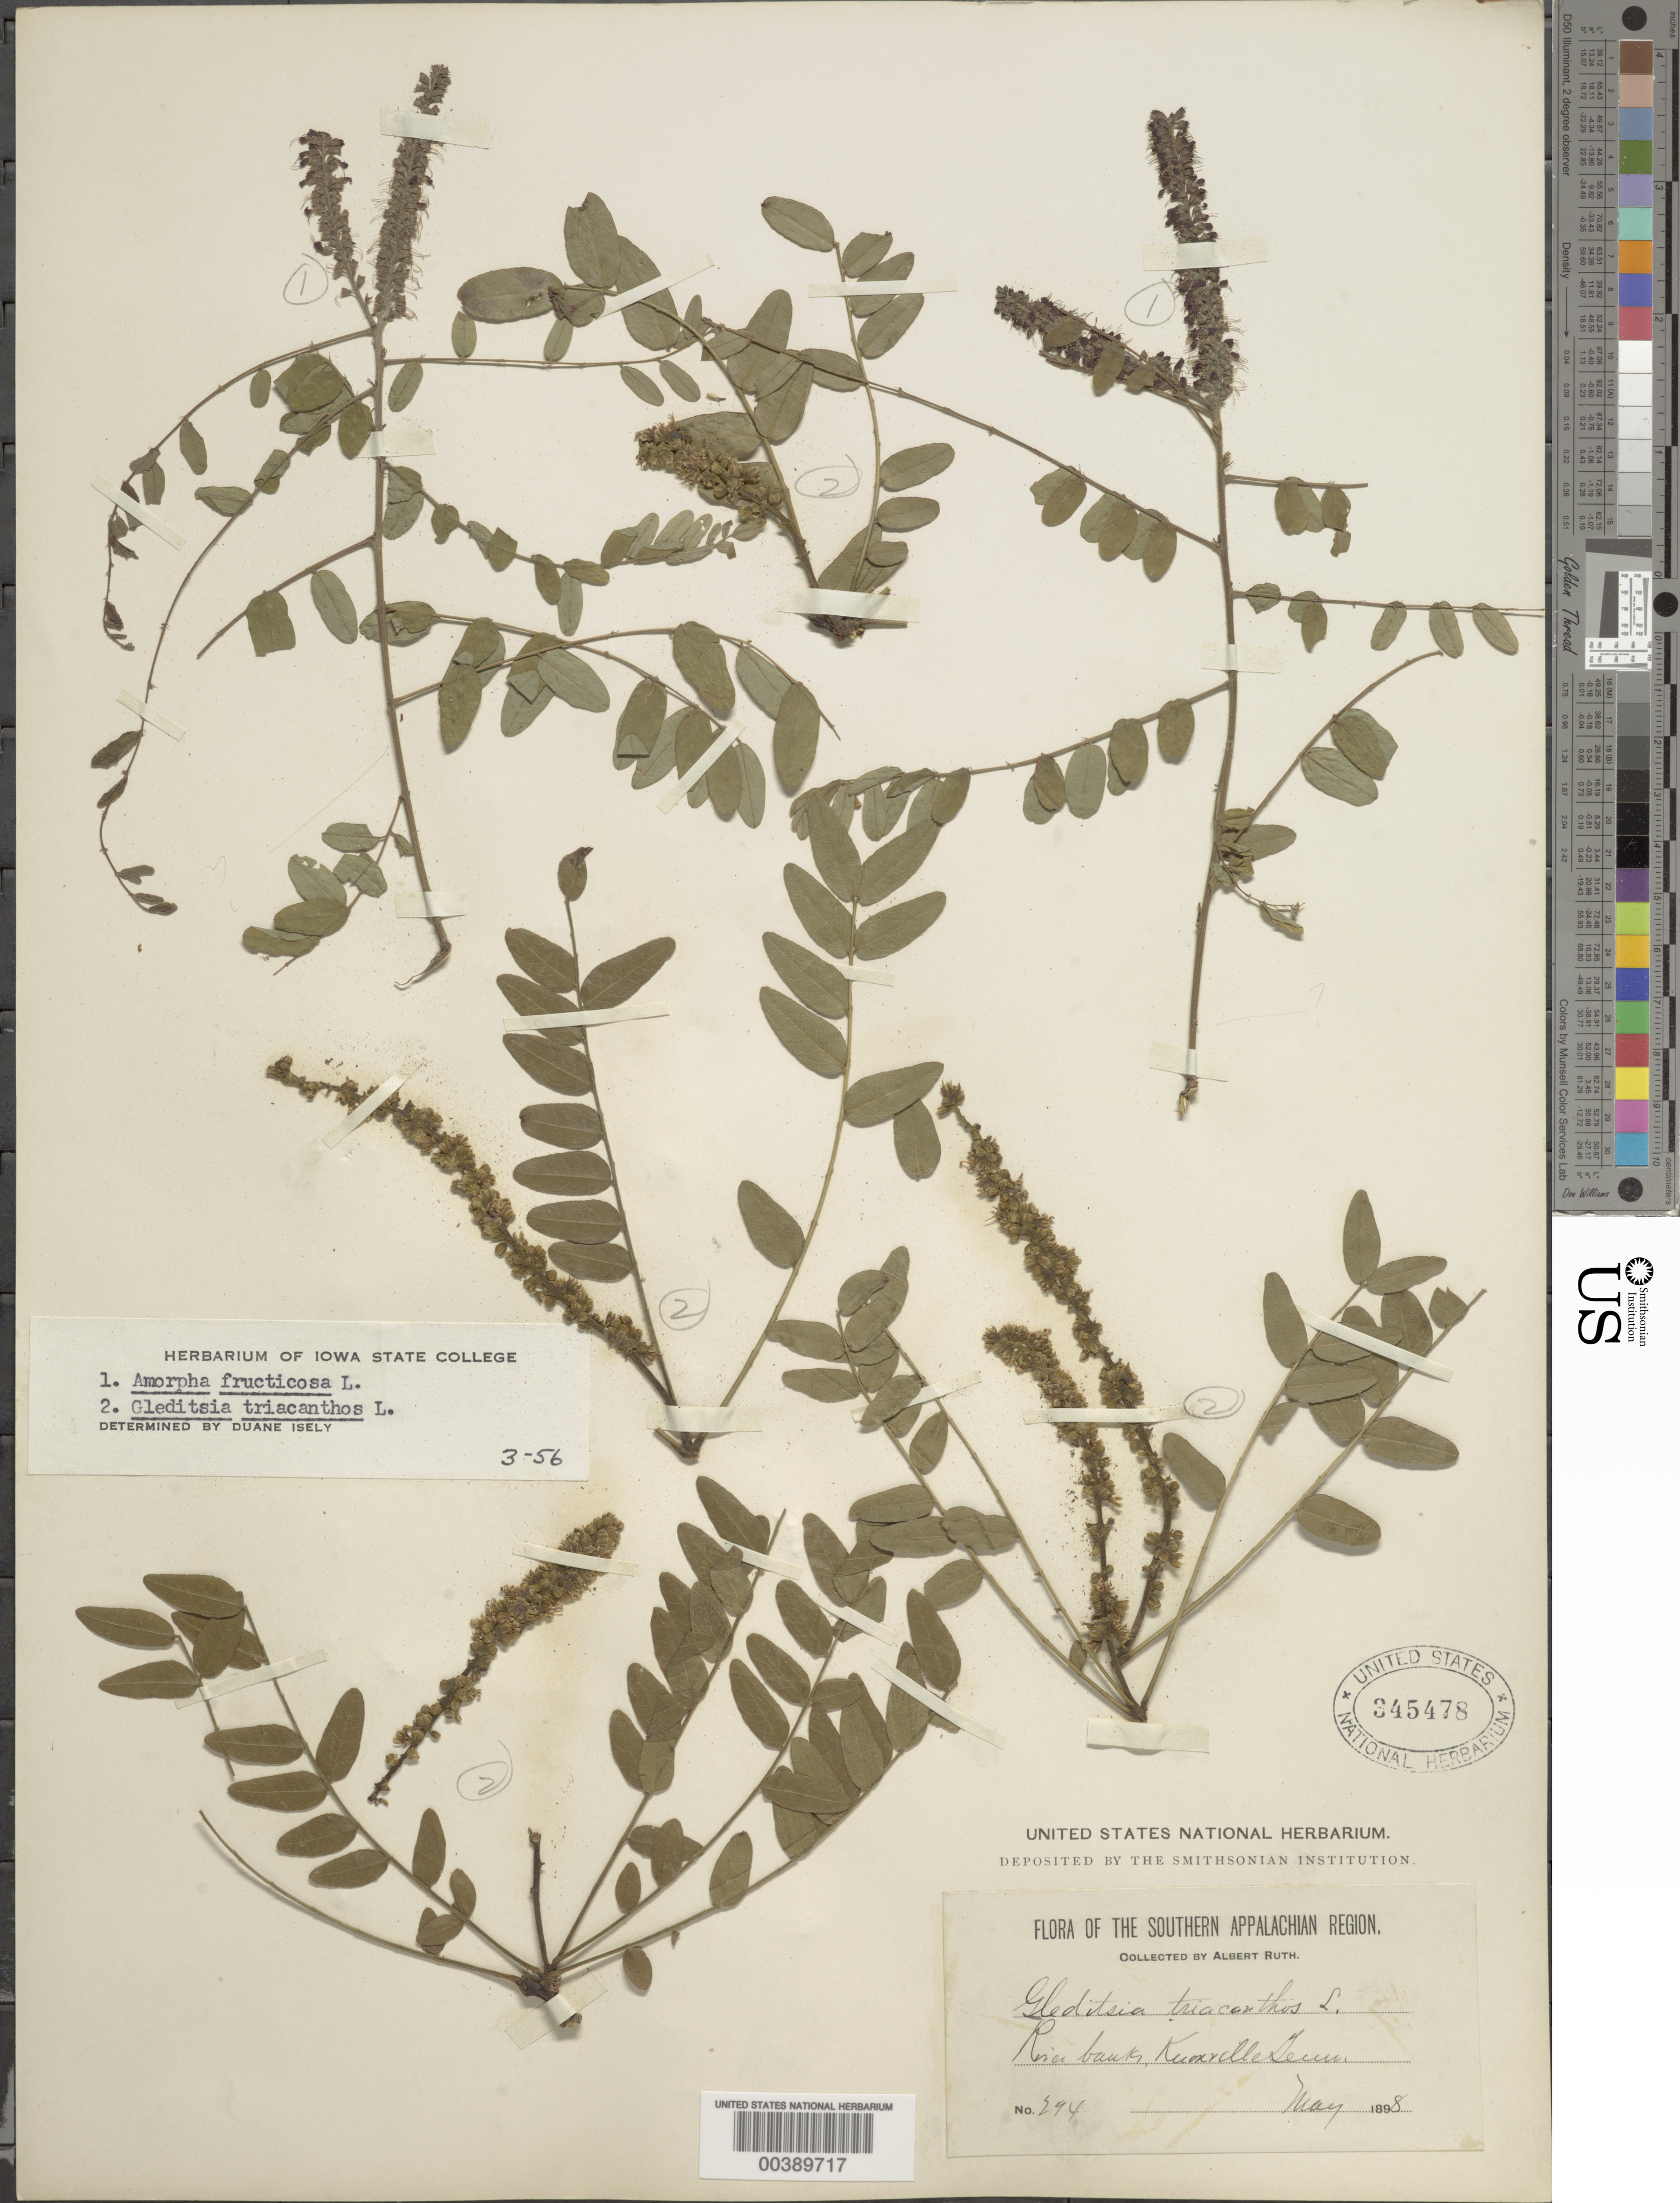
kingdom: Plantae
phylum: Tracheophyta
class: Magnoliopsida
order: Fabales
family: Fabaceae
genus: Gleditsia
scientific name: Gleditsia triacanthos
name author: L.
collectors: A. Ruth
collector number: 294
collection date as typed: May 1898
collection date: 1898-05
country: United States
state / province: Tennessee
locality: Knoxville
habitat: Riverbank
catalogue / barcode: US 345478